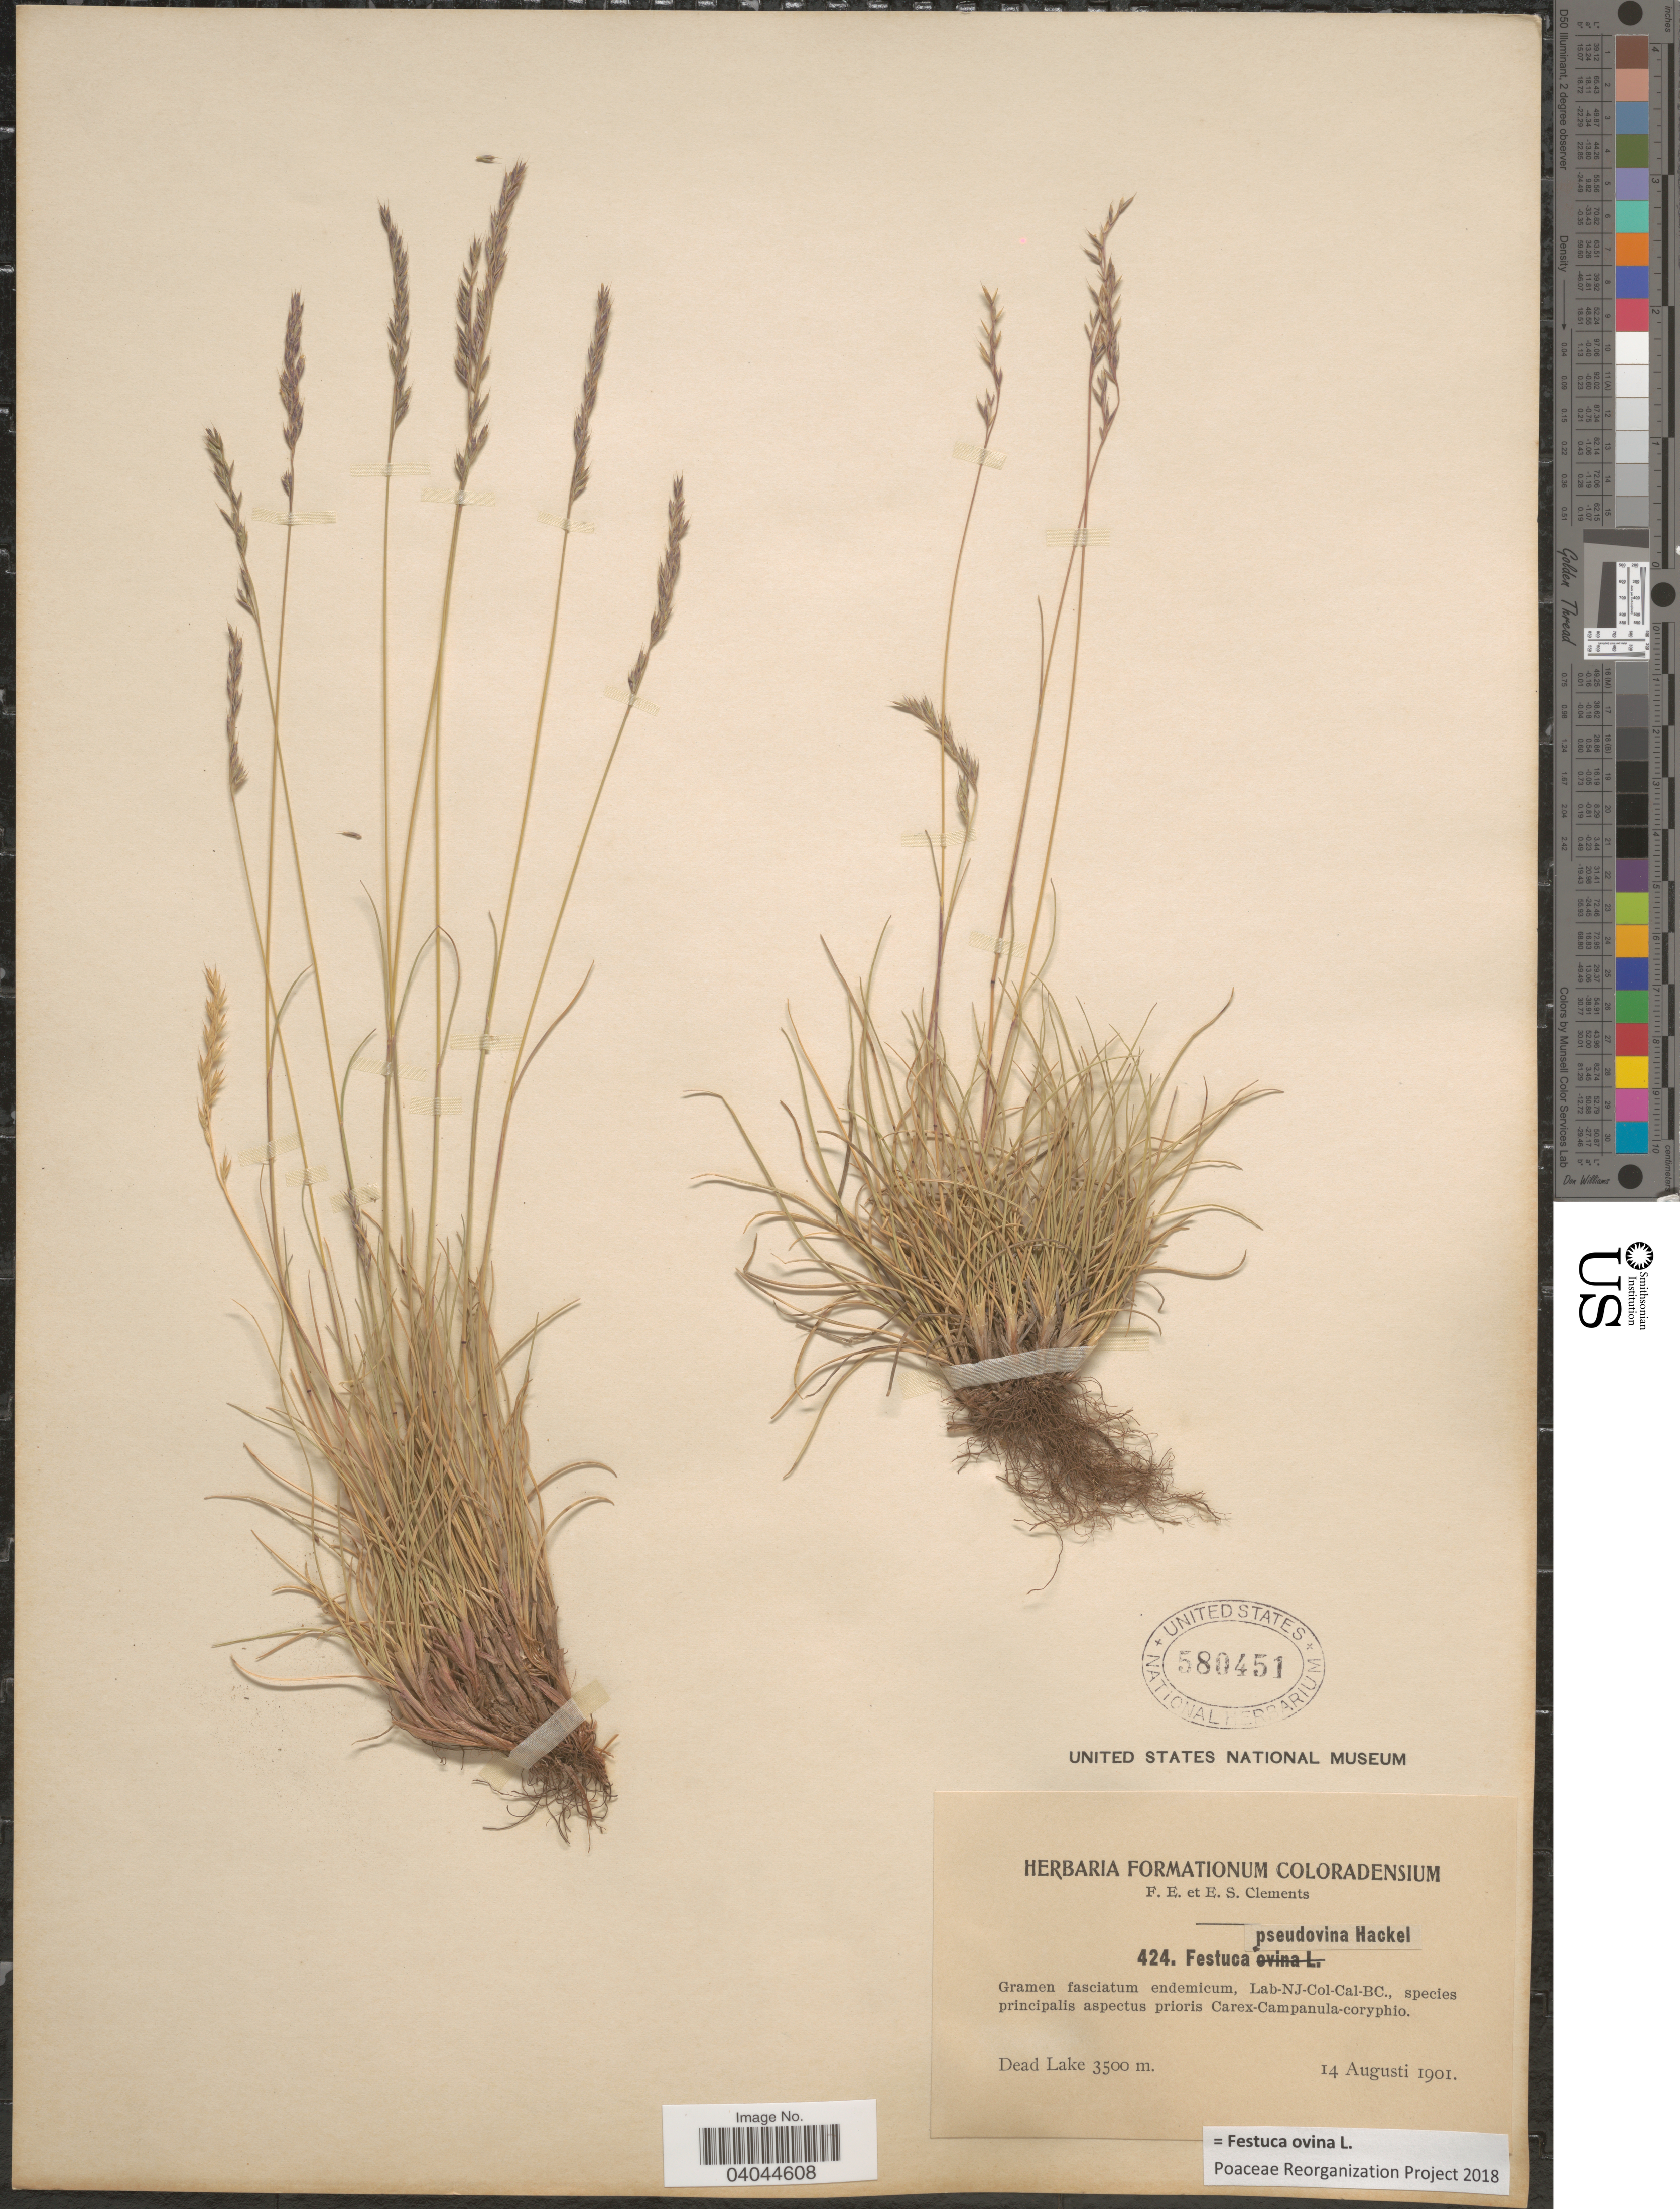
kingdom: Plantae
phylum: Tracheophyta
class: Liliopsida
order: Poales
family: Poaceae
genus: Festuca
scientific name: Festuca ovina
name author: L.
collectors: F. E. Clements & E. S. Clements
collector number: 424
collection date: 1901-08-14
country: United States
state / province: Colorado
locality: Dead Lake.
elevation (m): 3500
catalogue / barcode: US 580451